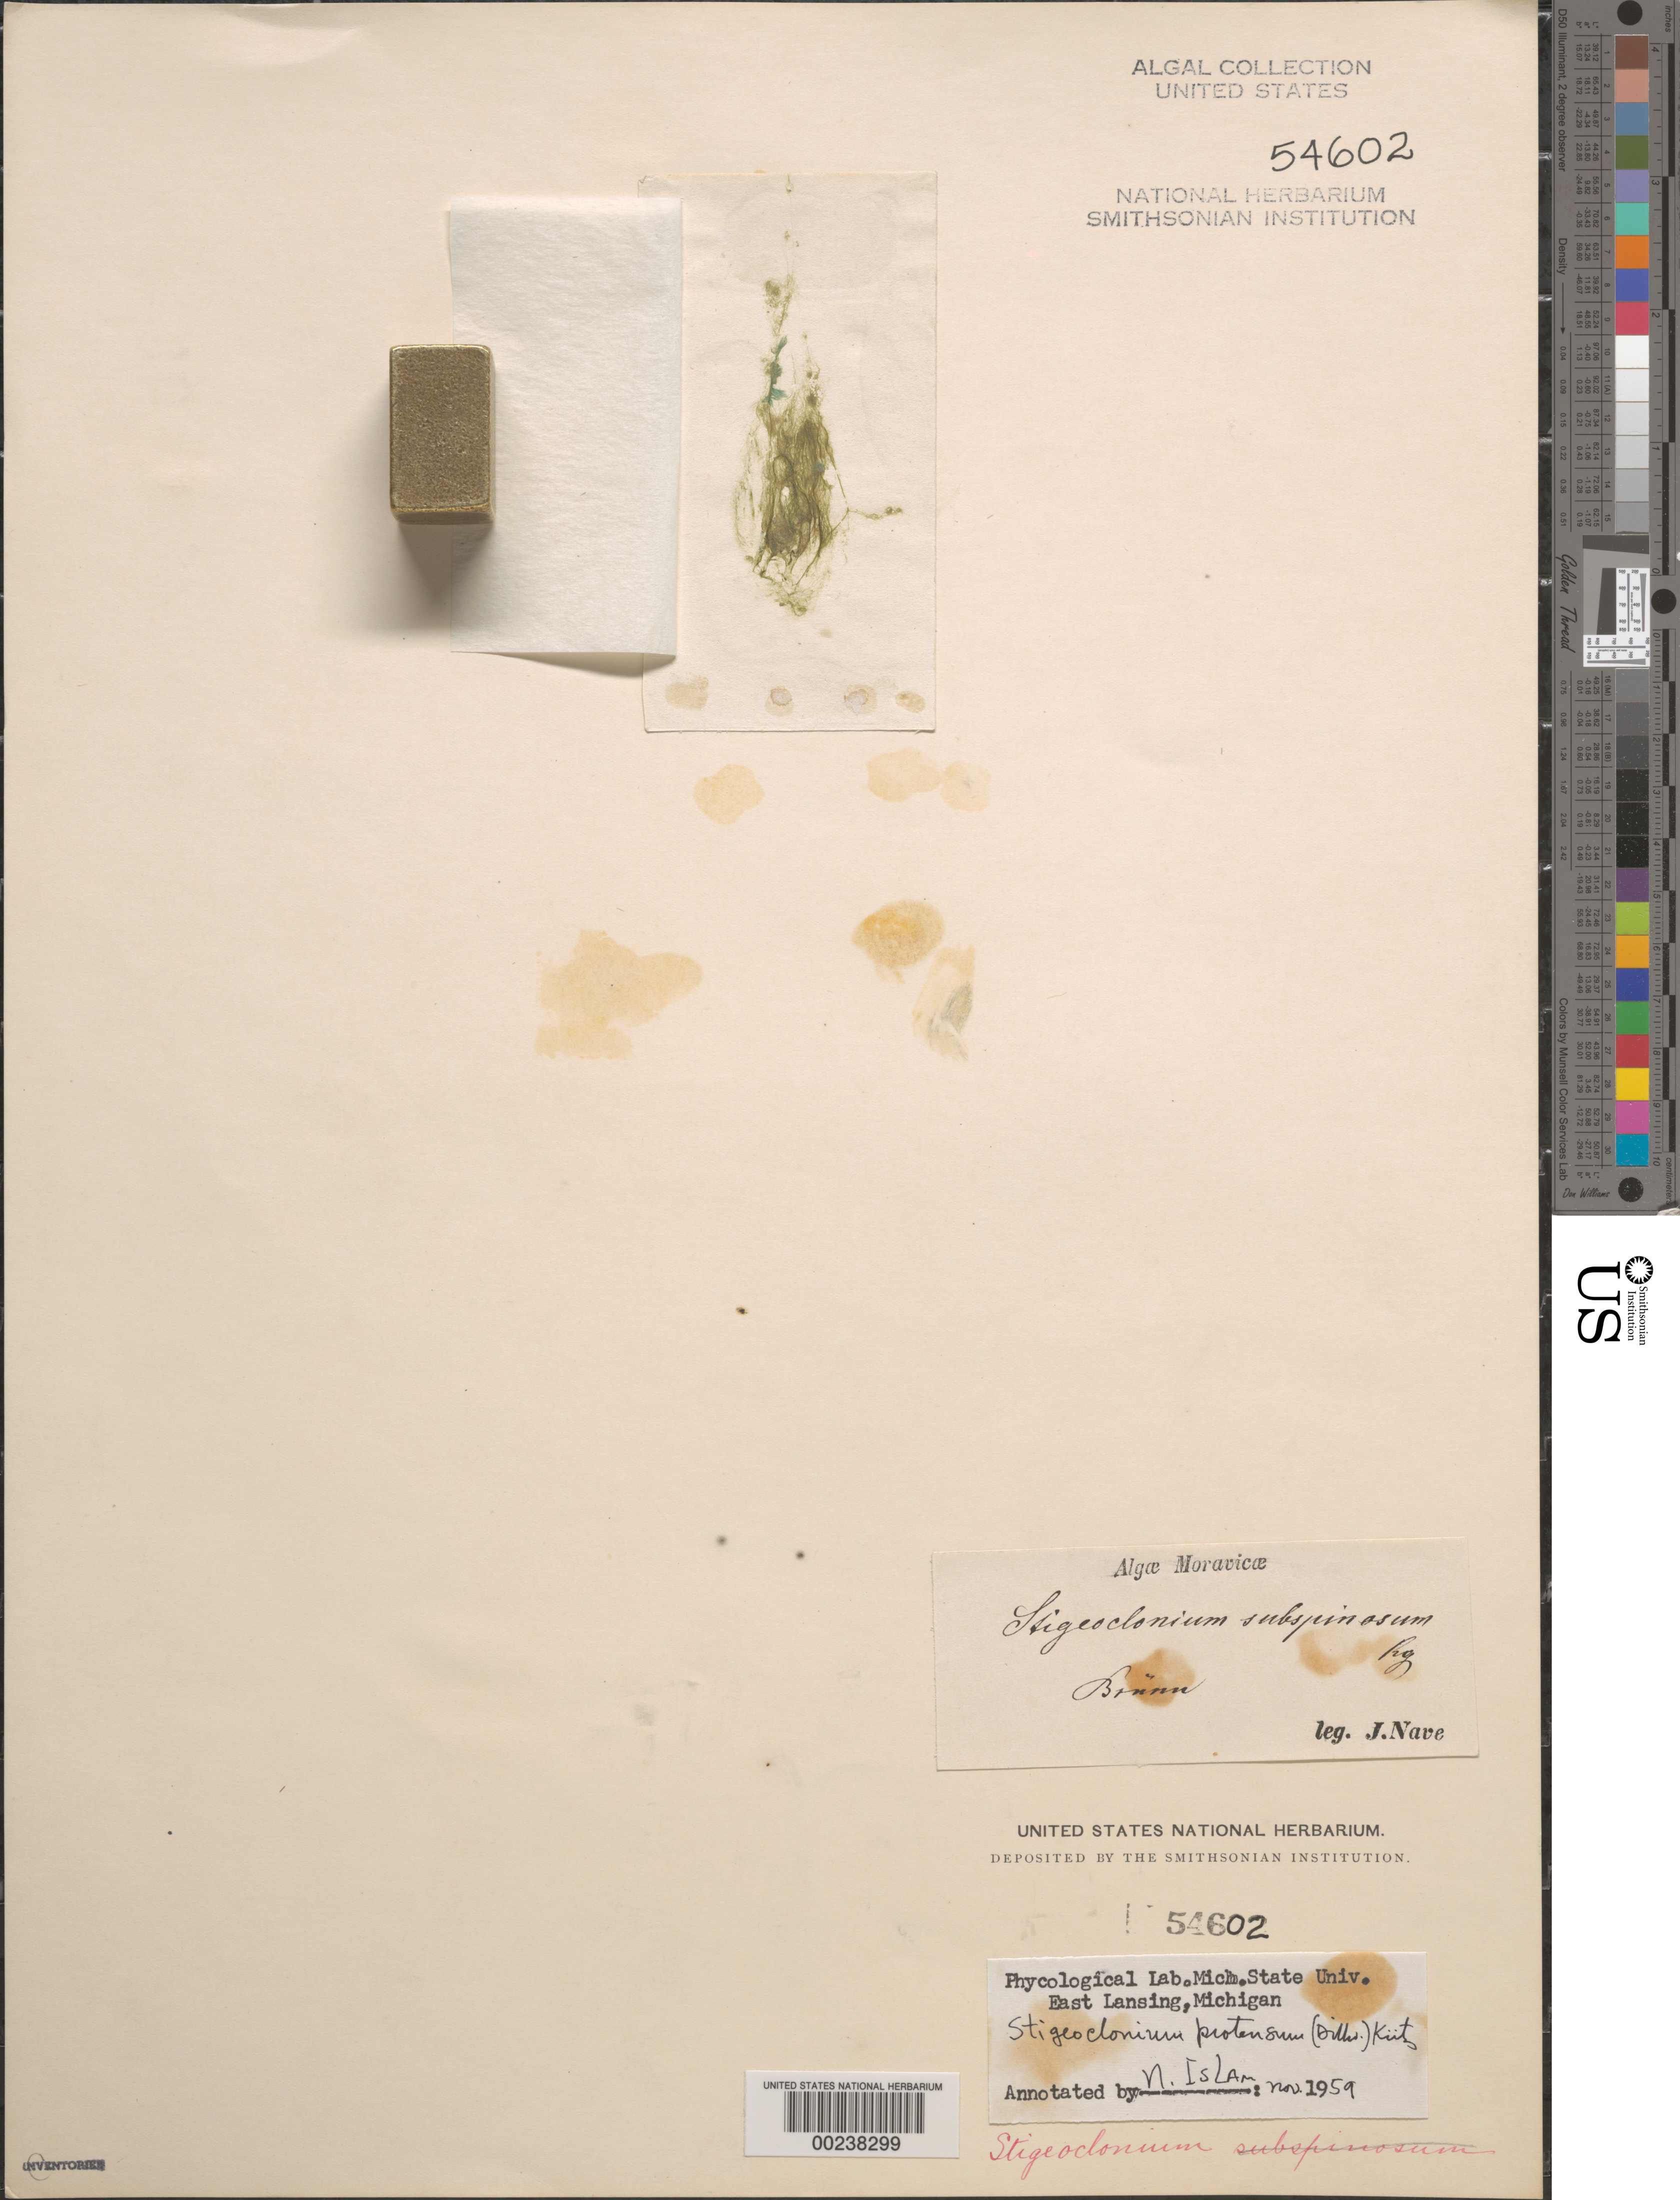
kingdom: Plantae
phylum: Chlorophyta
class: Chlorophyceae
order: Chaetophorales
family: Chaetophoraceae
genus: Stigeoclonium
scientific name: Stigeoclonium protensum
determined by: Islam, N.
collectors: J. Nave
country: Czechia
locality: Brno (brunn), moravia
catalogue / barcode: US 54602